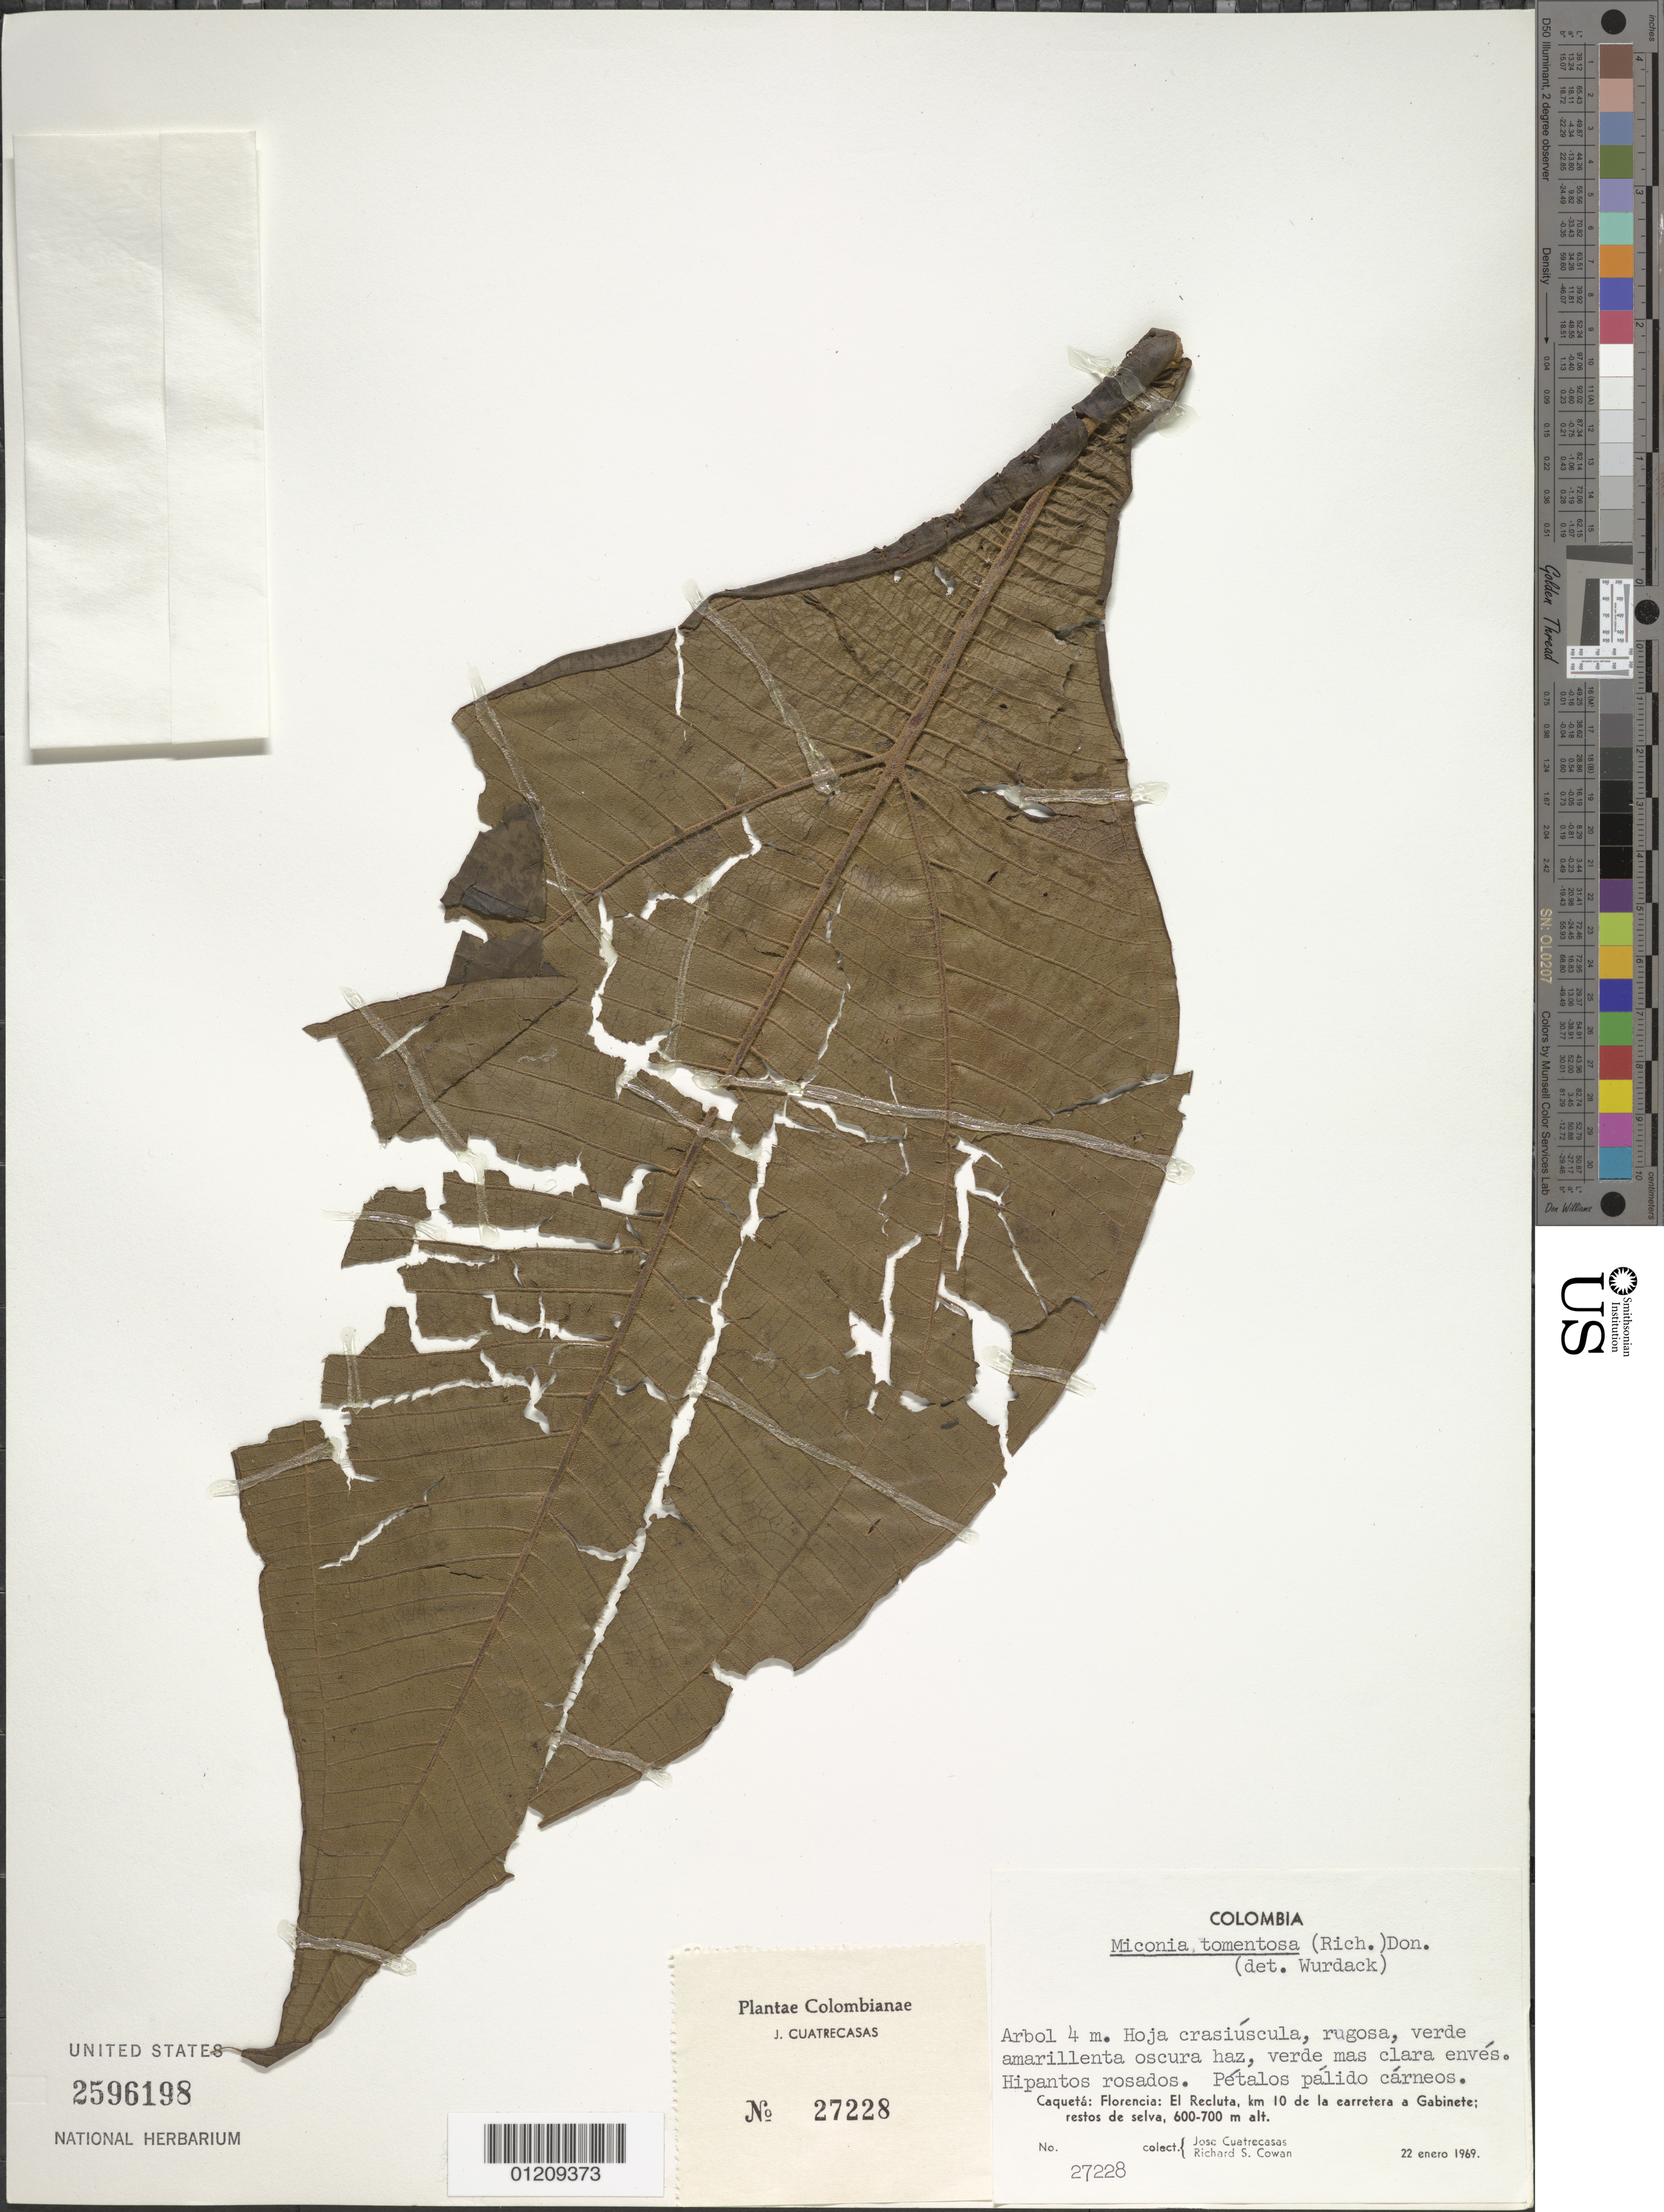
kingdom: Plantae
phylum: Tracheophyta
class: Magnoliopsida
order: Myrtales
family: Melastomataceae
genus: Miconia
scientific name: Miconia tomentosa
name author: (Rich.) D. Don ex DC.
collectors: J. Cuatrecasas & R. S. Cowan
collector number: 27228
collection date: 1969-01-22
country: Colombia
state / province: Caqueta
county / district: Florencia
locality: El Recluta, km 10 de la earretera a Gabinete; restos de selva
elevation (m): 600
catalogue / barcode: US 2596198